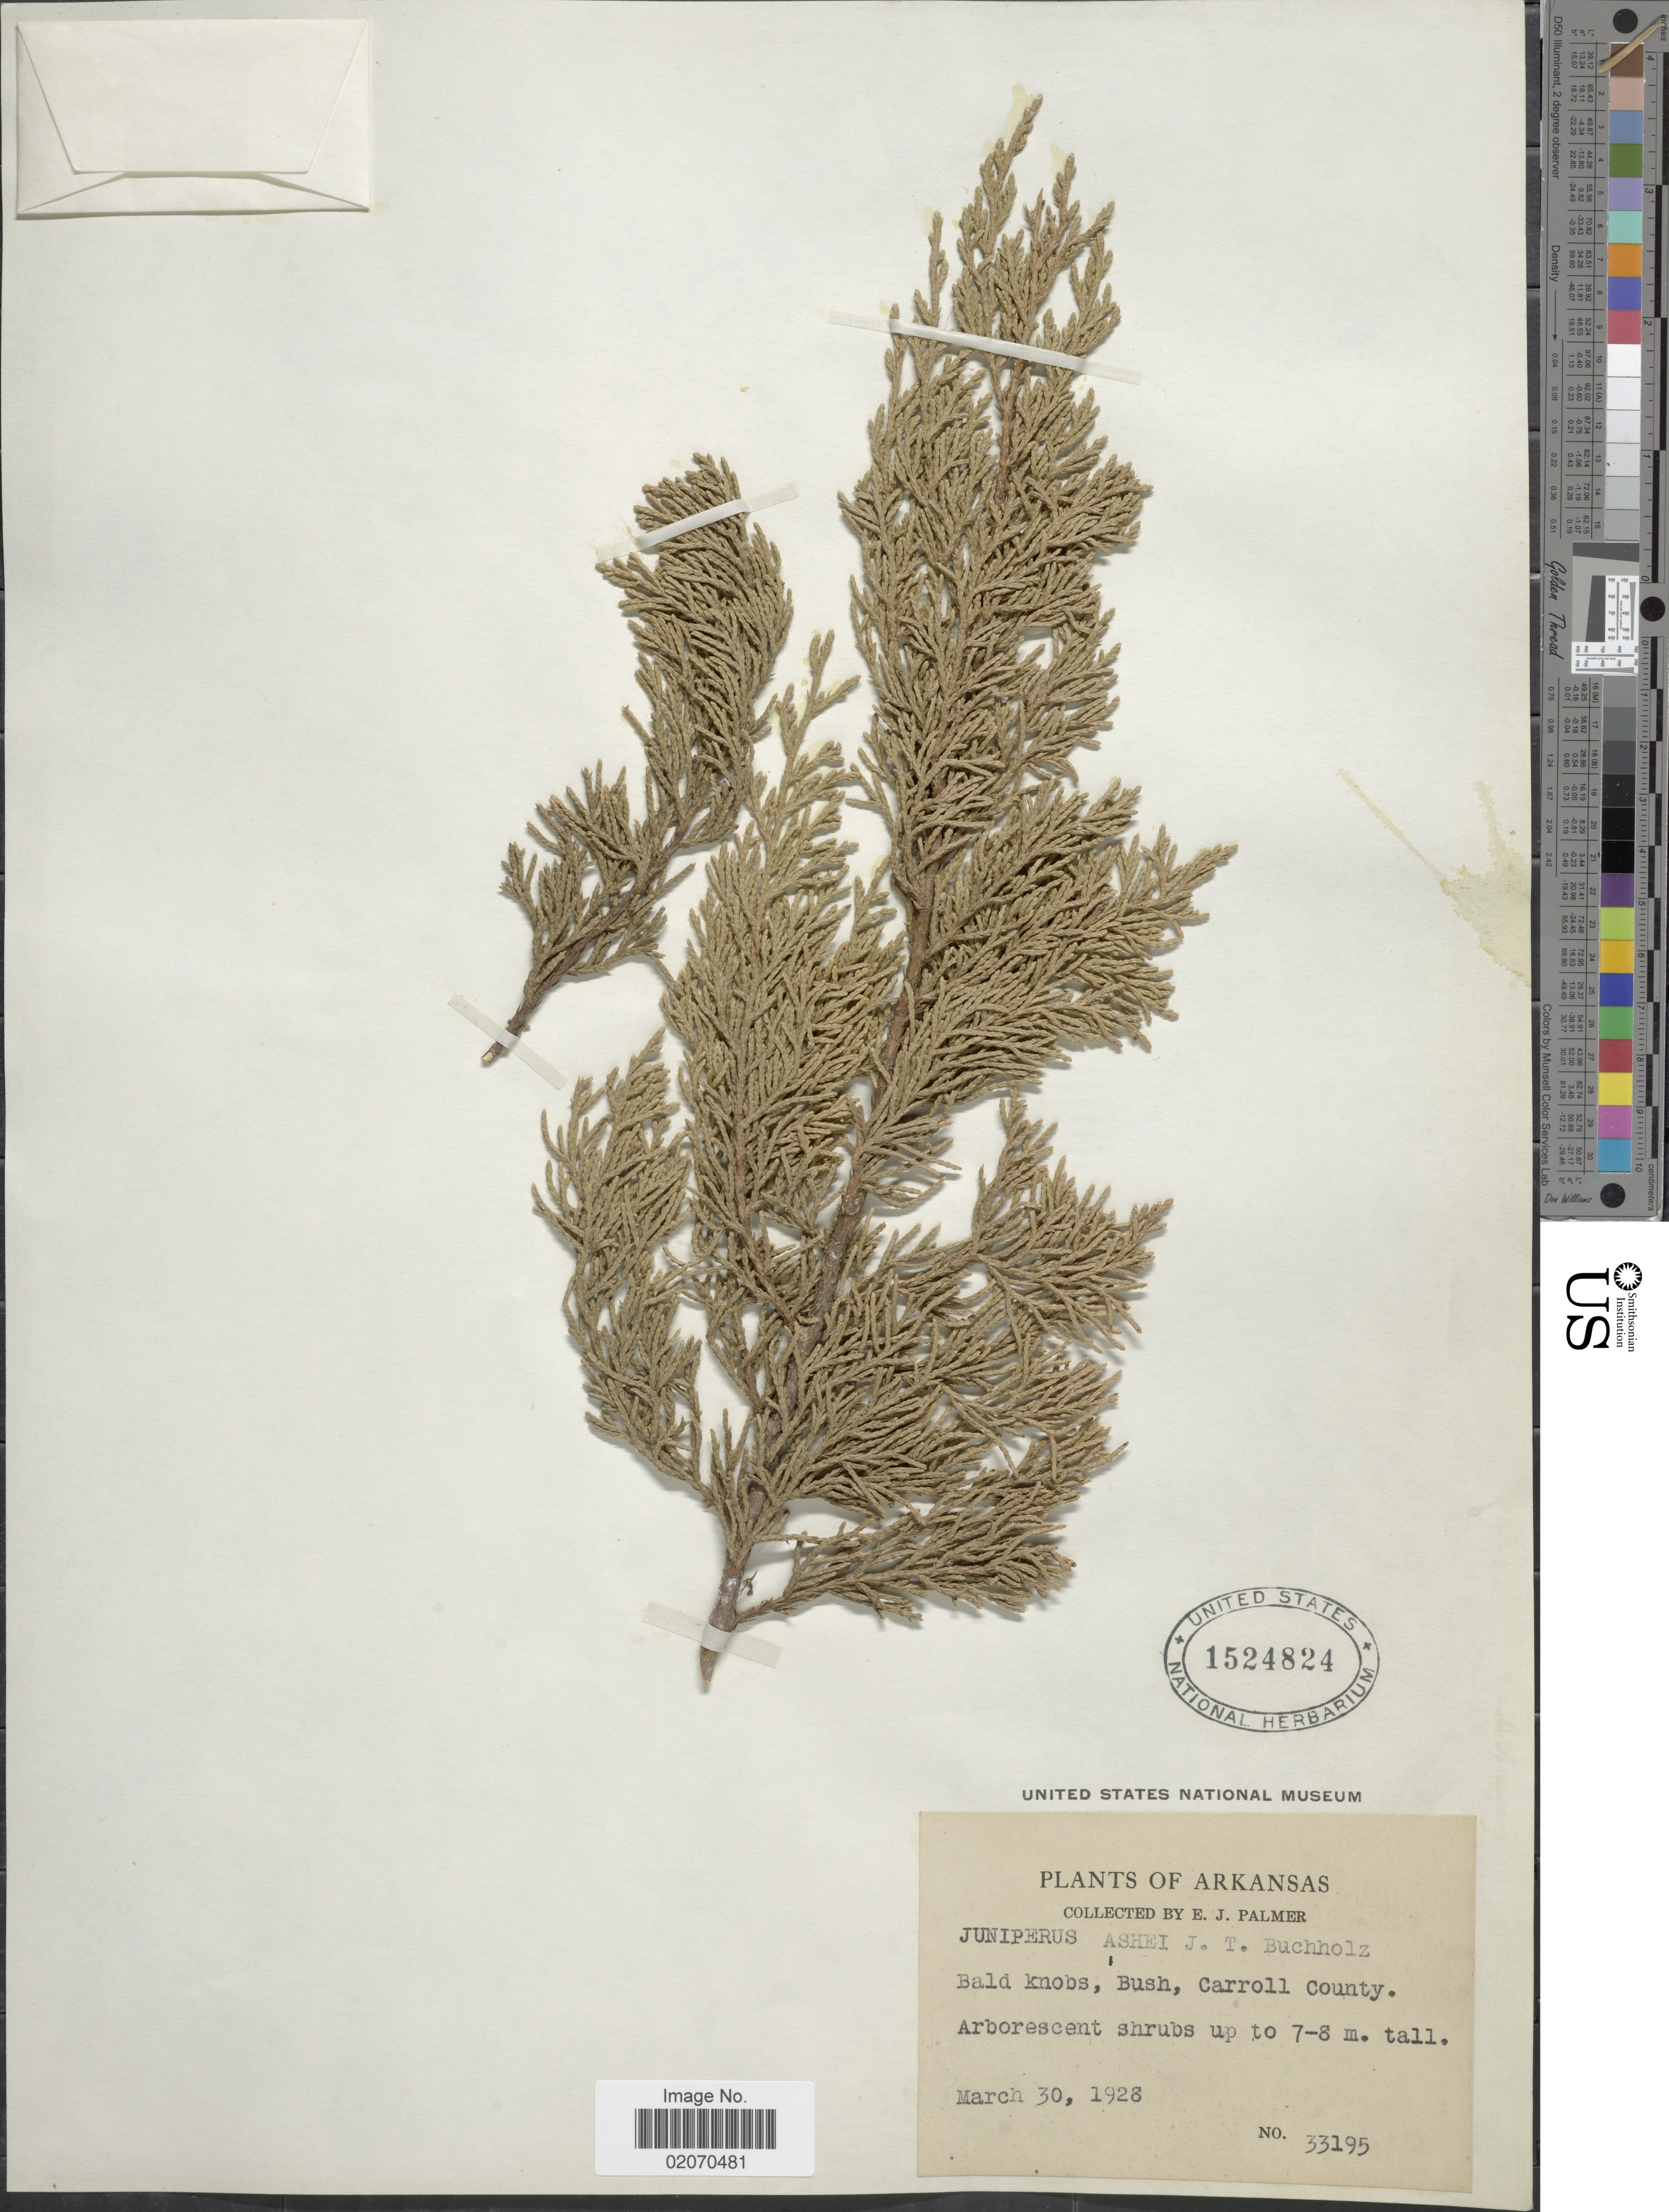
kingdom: Plantae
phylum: Tracheophyta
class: Pinopsida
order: Pinales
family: Cupressaceae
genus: Juniperus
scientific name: Juniperus ashei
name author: J. Buchholz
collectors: E. J. Palmer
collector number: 33195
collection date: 1928-03-30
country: United States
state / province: Arkansas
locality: Bald Knobas, Bush, Carroll County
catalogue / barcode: US 1524824